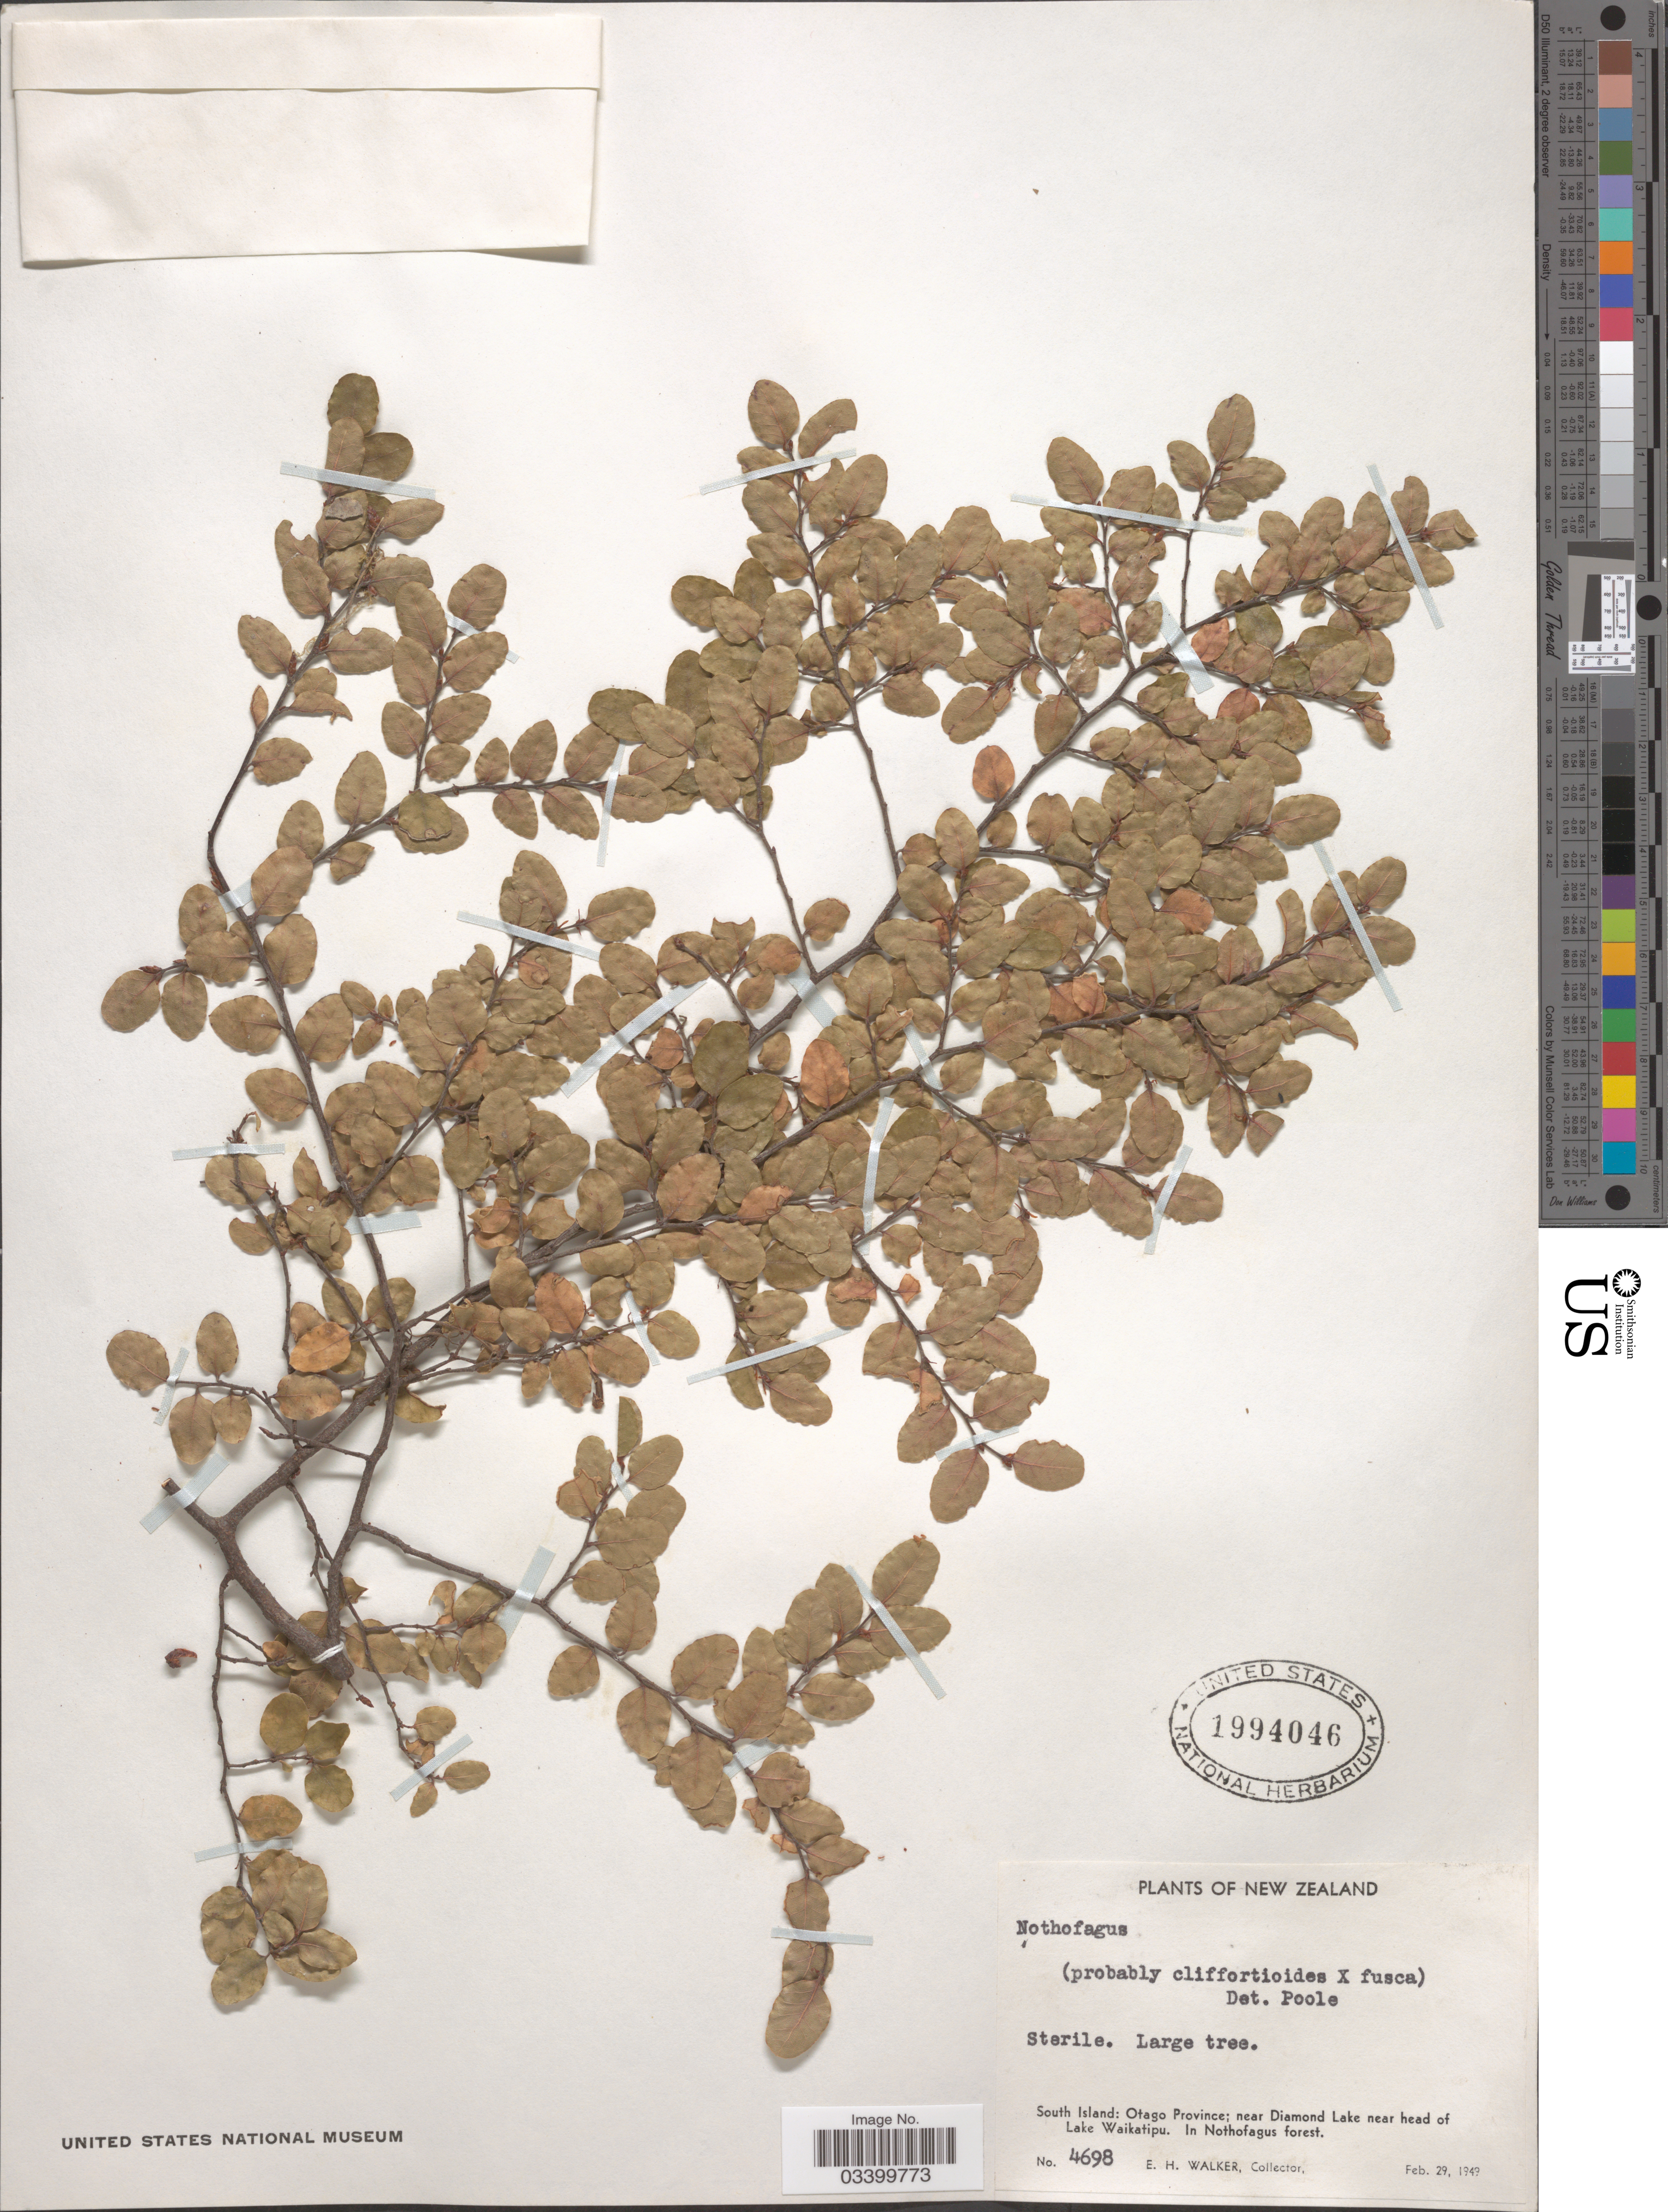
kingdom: Plantae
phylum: Tracheophyta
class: Magnoliopsida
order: Fagales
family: Nothofagaceae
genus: Nothofagus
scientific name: Nothofagus cliffortioides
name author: (Hook. f.) Oerst.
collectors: E. H. Walker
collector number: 4698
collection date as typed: Transcribed d/m/y: 29/2/1949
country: New Zealand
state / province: Otago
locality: South Island: near Diamond Lake near head of Lake Waikatipu. In Nothofagus forest.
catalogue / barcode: US 1994046